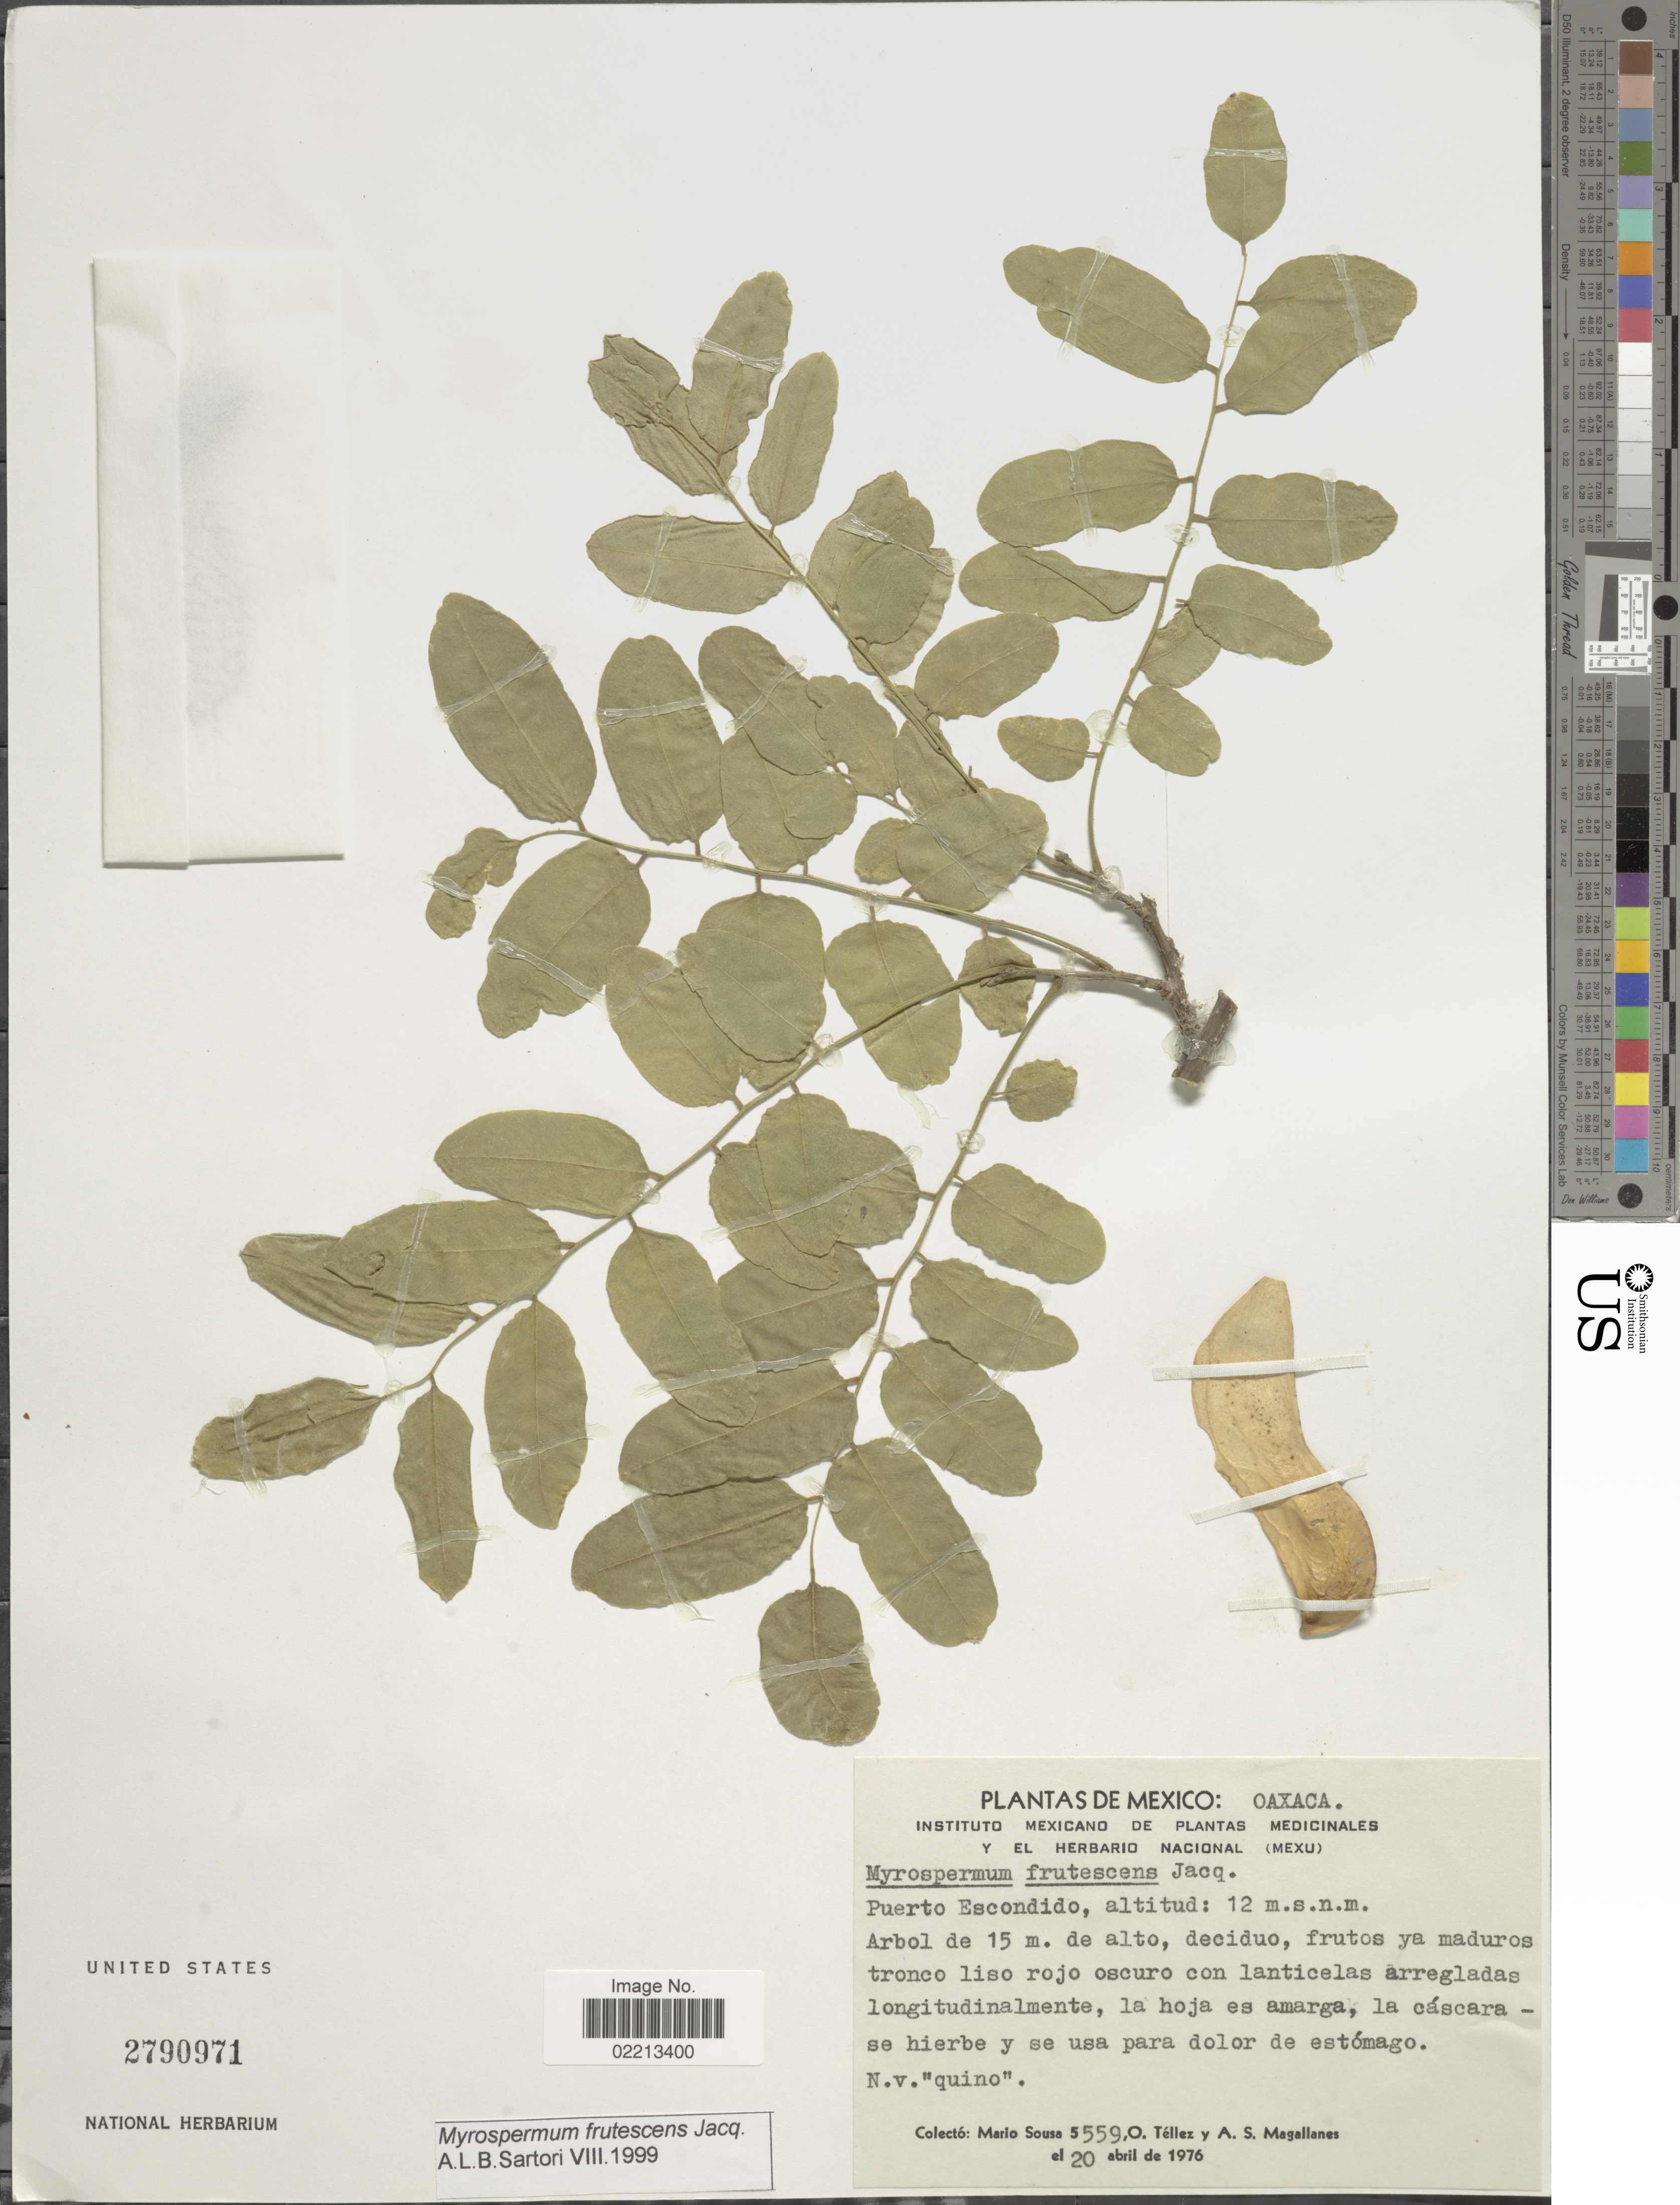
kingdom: Plantae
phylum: Tracheophyta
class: Magnoliopsida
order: Fabales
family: Fabaceae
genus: Myrospermum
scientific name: Myrospermum frutescens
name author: Jacq.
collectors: M. Sousa S., Téllez, O. & Schubert, B.G. & A. Magallanes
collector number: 5559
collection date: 1976-04-20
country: Mexico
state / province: Oaxaca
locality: Puerto Escondido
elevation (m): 12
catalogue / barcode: US 2790971